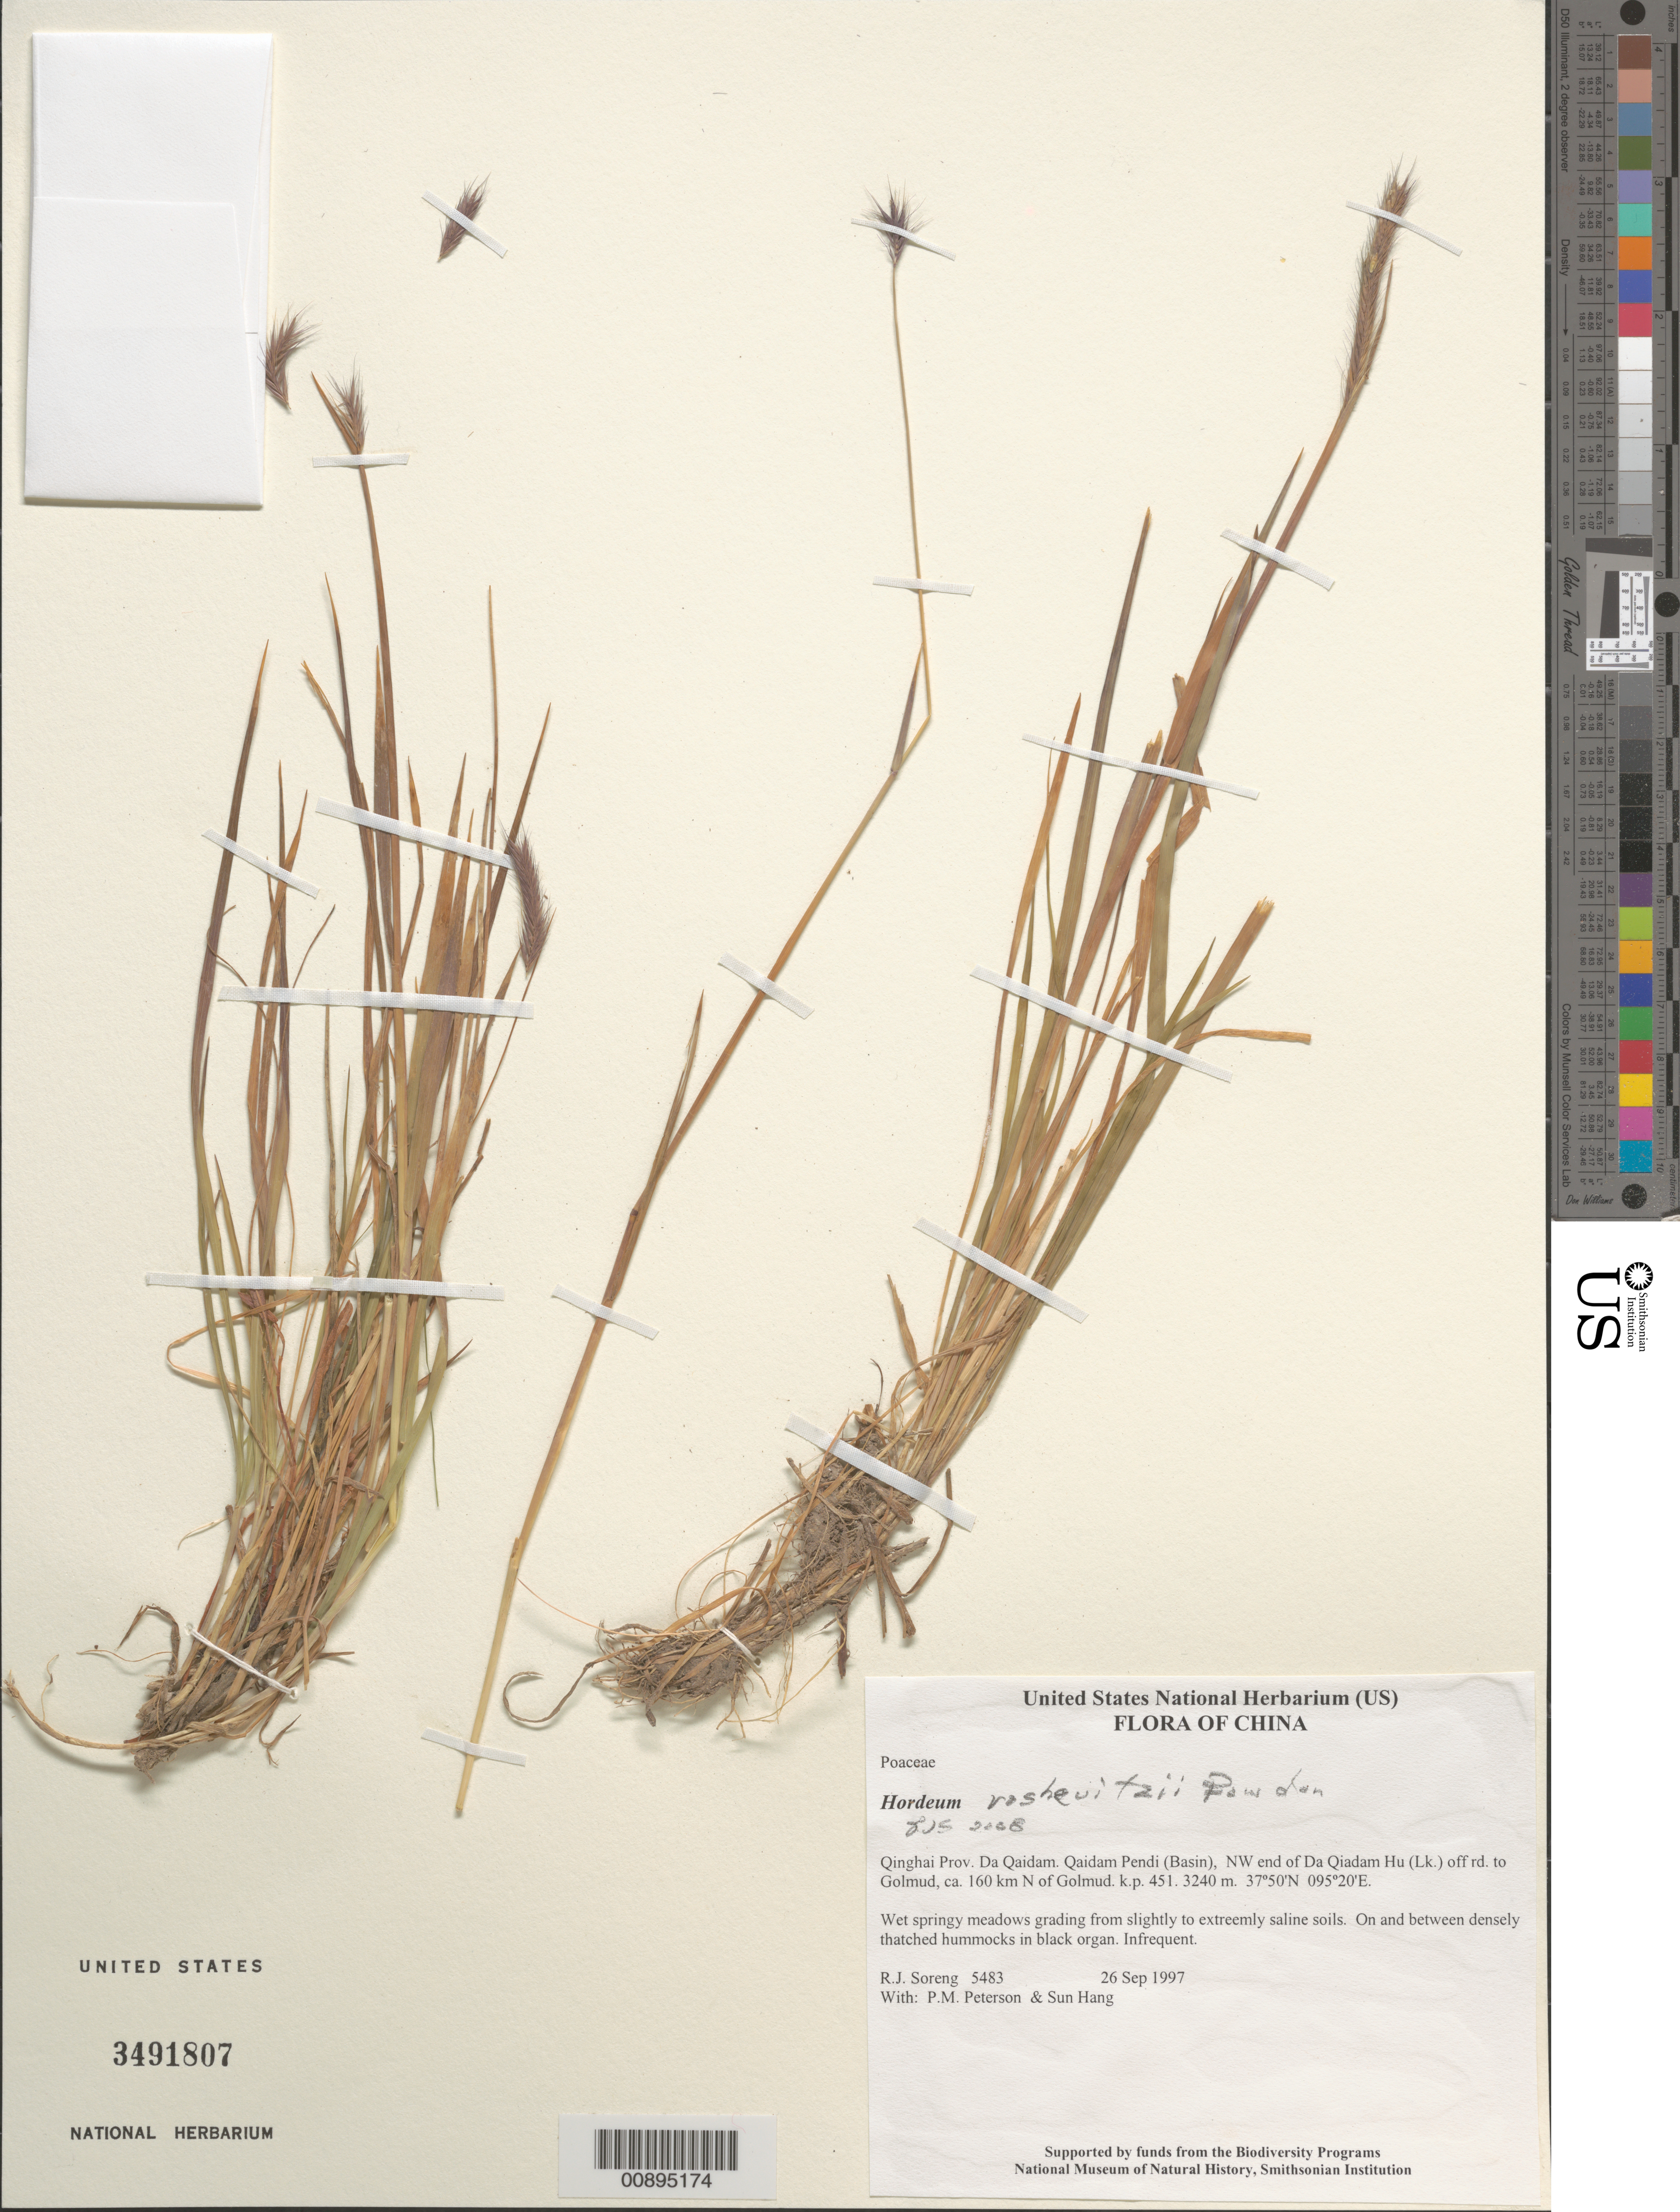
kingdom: Plantae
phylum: Tracheophyta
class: Liliopsida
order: Poales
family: Poaceae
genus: Hordeum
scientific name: Hordeum roshevitzii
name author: Bowden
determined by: Soreng, Robert J., Research Associate (BOT), Smithsonian Institution - National Museum of Natural History (UNITED STATES)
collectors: R. J. Soreng, P. M. Peterson & Sun Hang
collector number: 5483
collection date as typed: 26 Sep 1997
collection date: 1997-09-26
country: China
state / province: Qinghai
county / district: Da Qaidam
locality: Qaidam Pendi (Basin), NW end of Da Qiadam Hu (Lk.) off rd. to Golmud, ca. 160 km N of Golmud. k.p. 451.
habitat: Wet springy meadows grading from slightly to extreemly saline soils. On and between densely thatched hummocks in black organ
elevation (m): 3240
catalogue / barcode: US 3491807